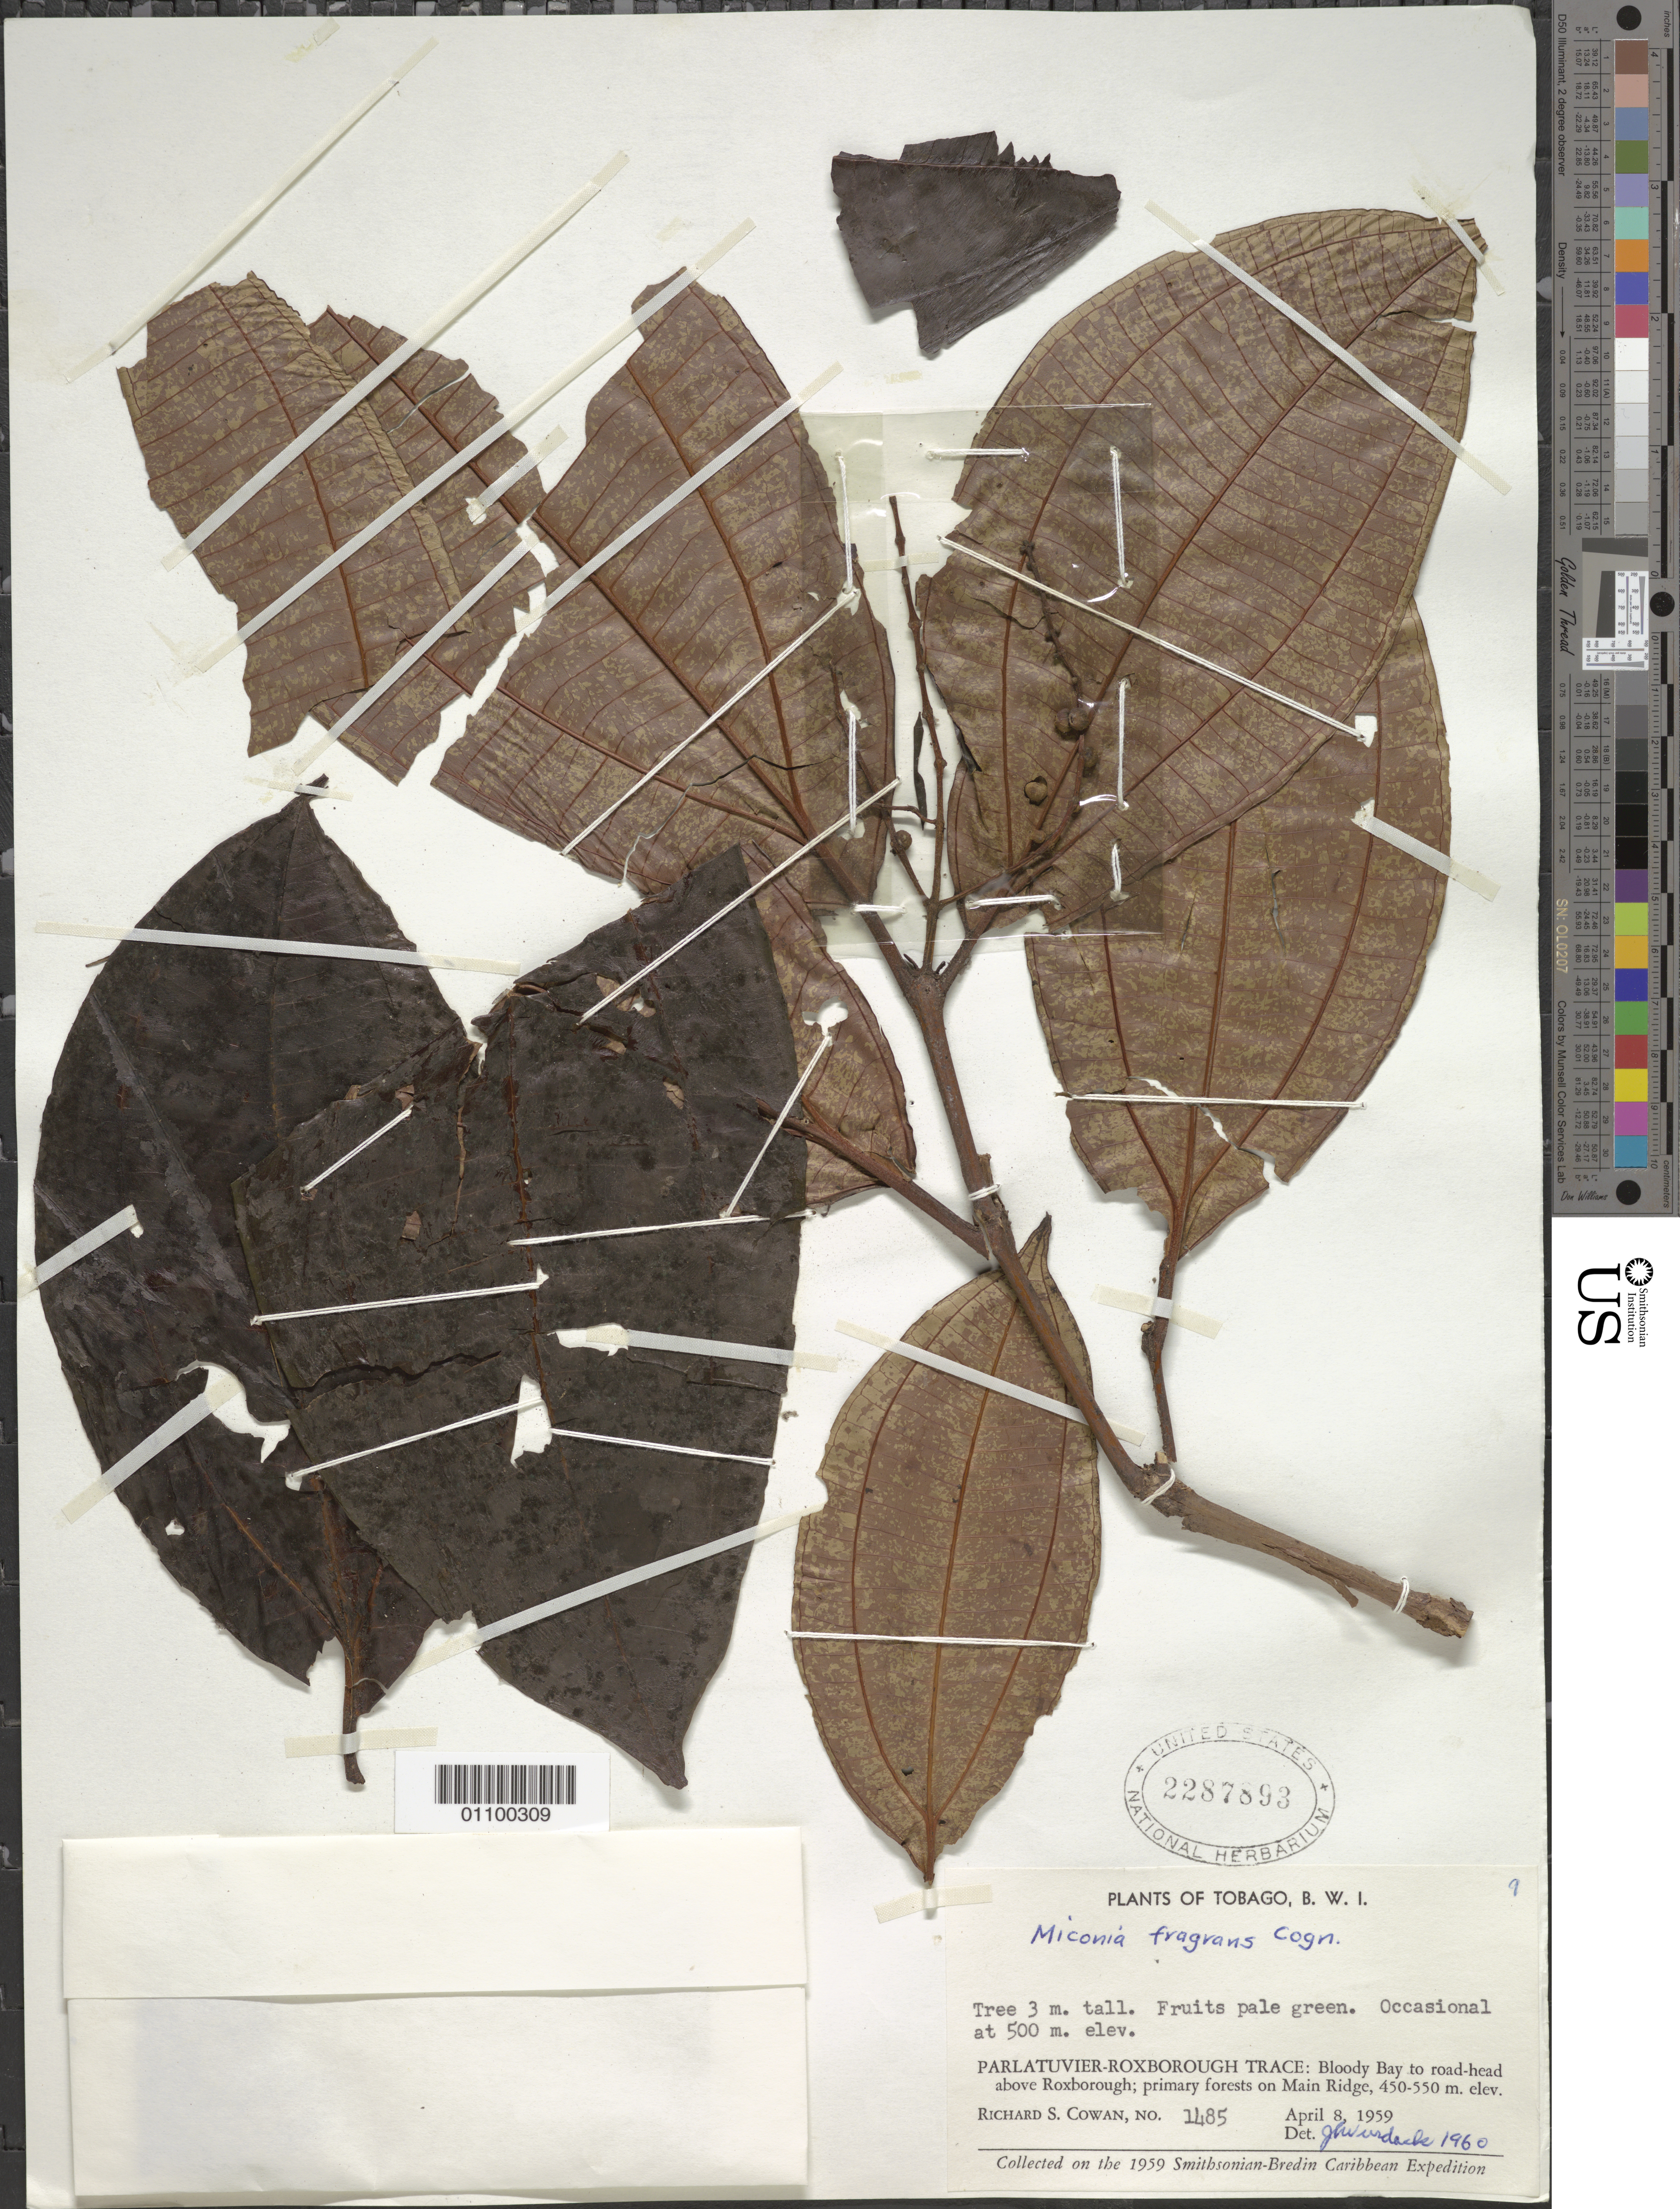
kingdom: Plantae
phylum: Tracheophyta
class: Magnoliopsida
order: Myrtales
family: Melastomataceae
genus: Miconia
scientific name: Miconia fragrans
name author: Cogn.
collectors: R. S. Cowan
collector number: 1485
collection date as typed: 08 Apr 1959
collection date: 1959-04-08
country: Trinidad and Tobago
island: Tobago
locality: Parlatuvier-Roxborough Trace: Bloody Bay to road-head above Roxborough; primary forests on Main Ridge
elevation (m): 500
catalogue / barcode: US 2287893